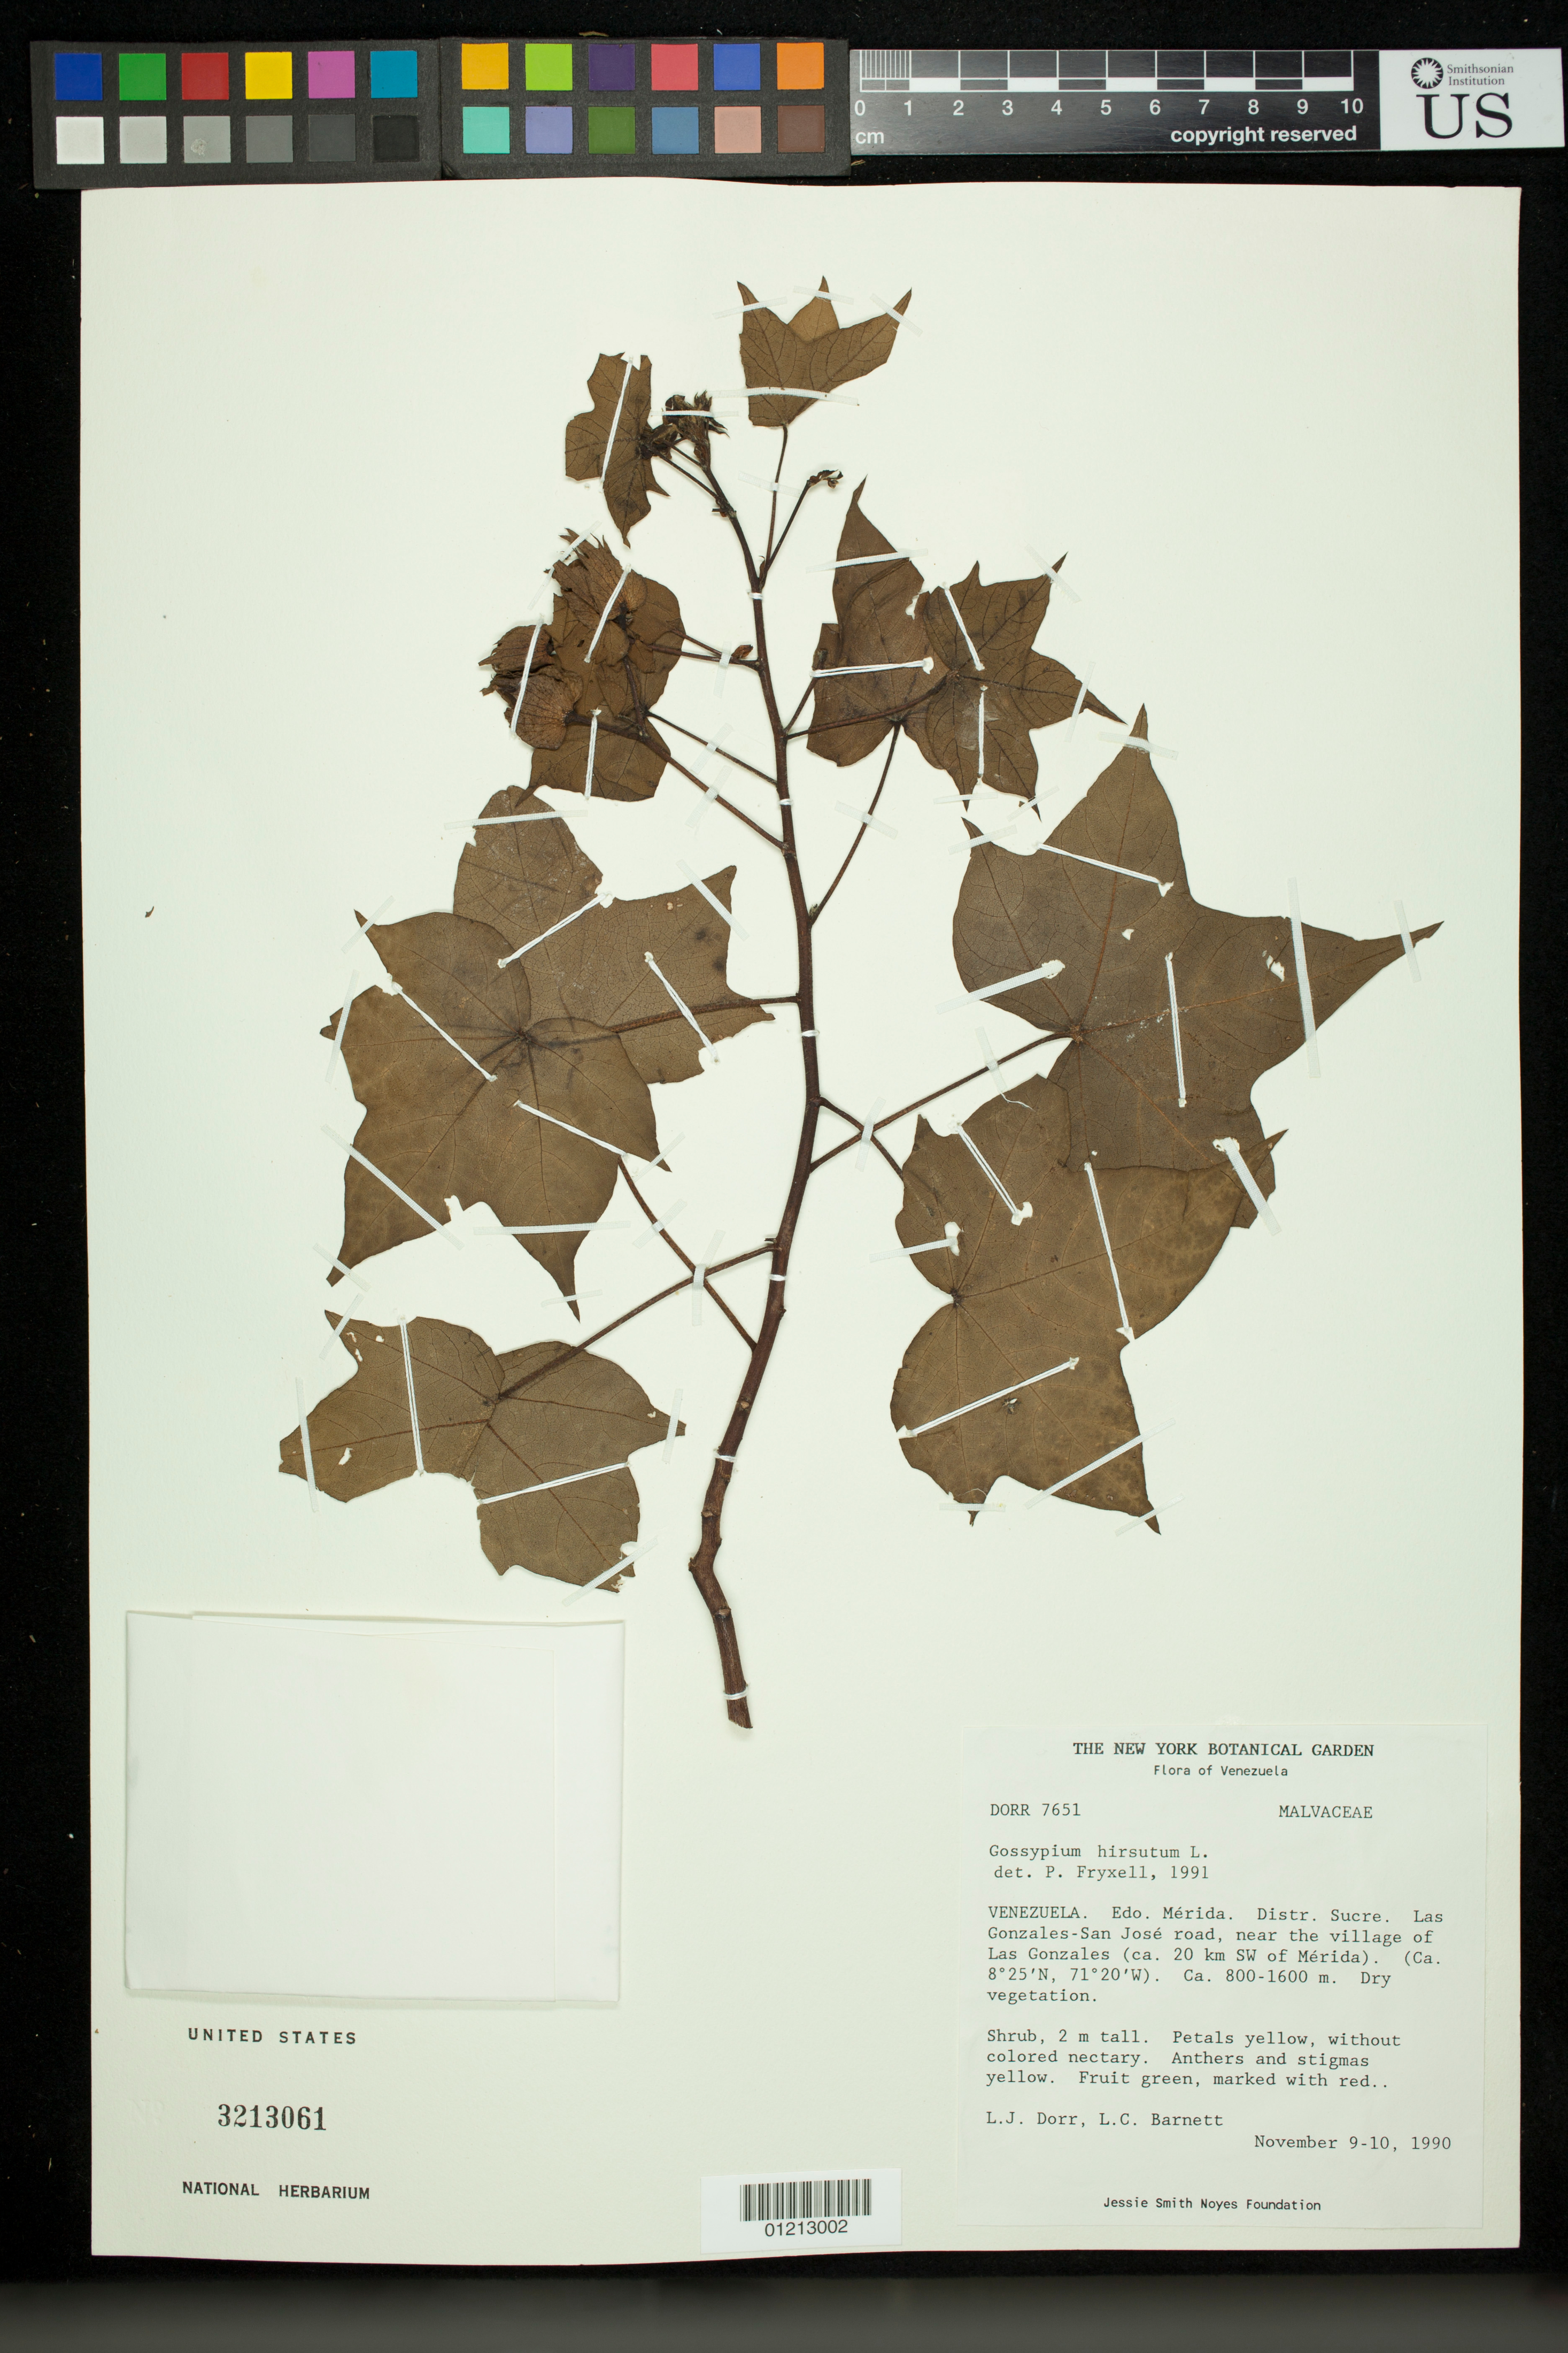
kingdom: Plantae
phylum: Tracheophyta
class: Magnoliopsida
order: Malvales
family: Malvaceae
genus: Gossypium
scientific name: Gossypium hirsutum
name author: L.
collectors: L. J. Dorr & L. C. Barnett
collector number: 7651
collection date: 1990-11-09/1990-11-10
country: Venezuela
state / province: Mérida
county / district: Sucre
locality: Las Gonzales-San Jose road, near the village of Las Gonzales (ca. 20 km SW of Merida)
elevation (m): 800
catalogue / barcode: US 3213061